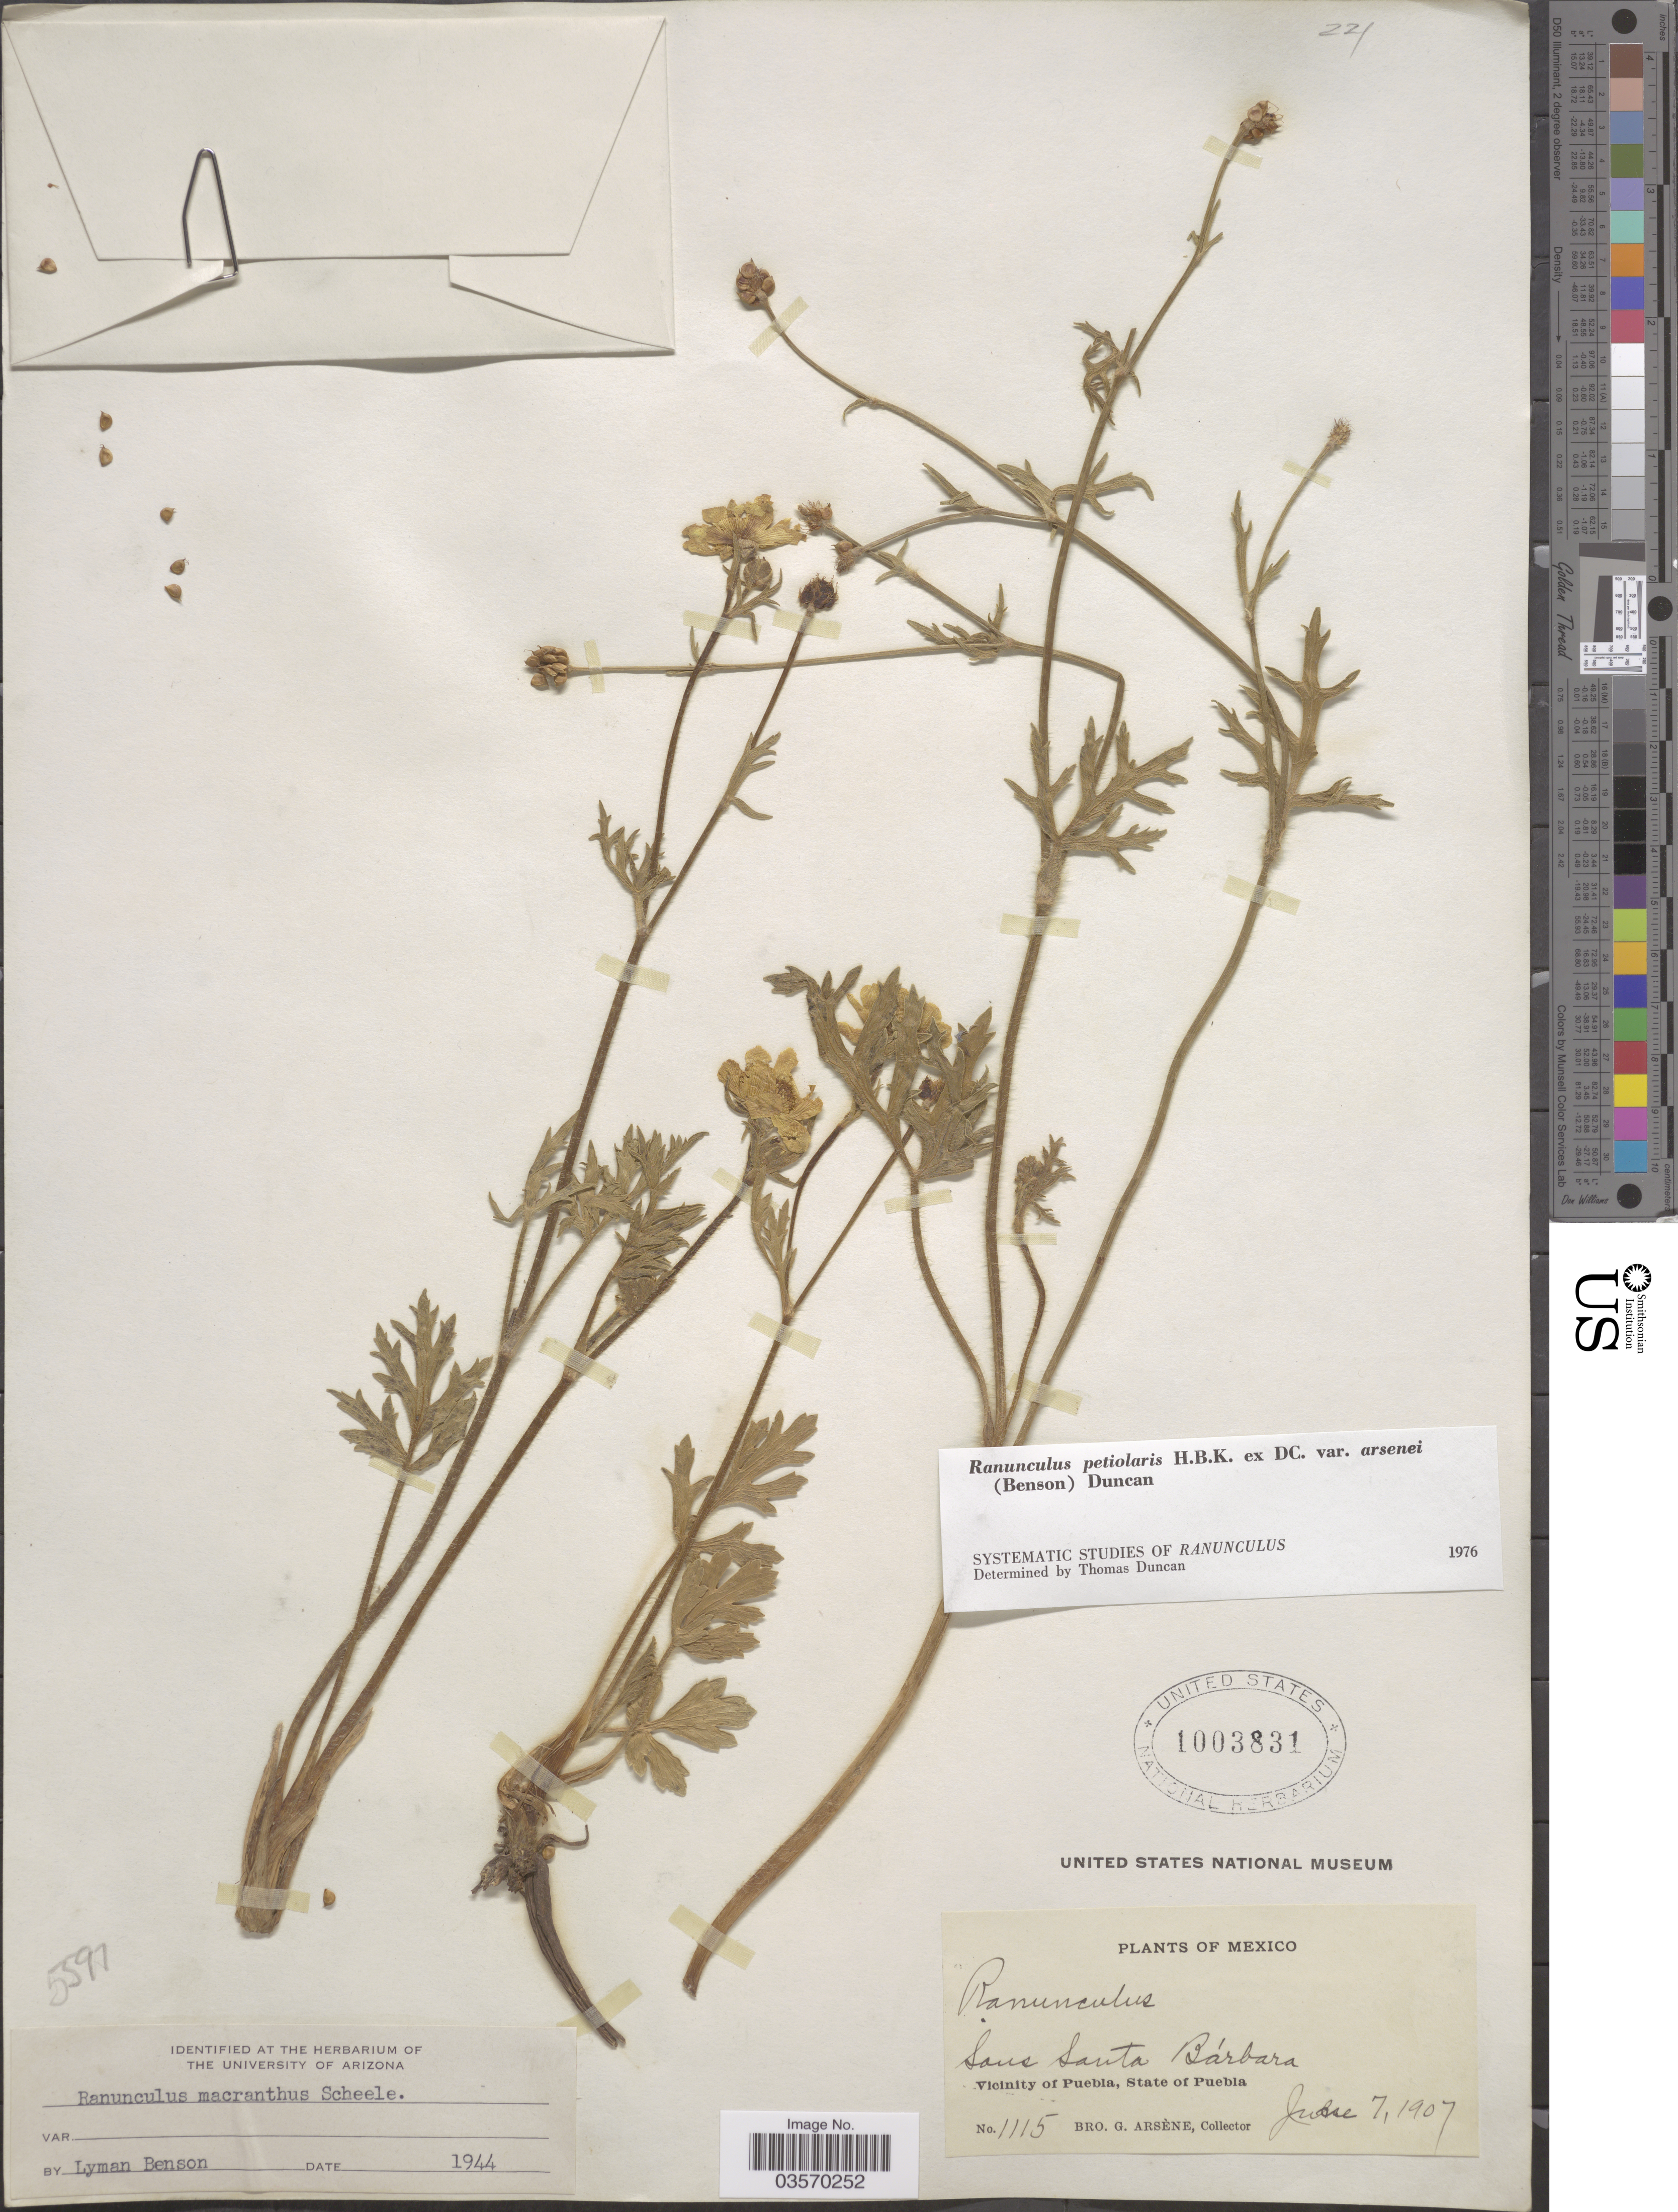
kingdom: Plantae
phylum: Tracheophyta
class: Magnoliopsida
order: Ranunculales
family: Ranunculaceae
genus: Ranunculus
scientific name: Ranunculus petiolaris var. arsenei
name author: (L.D. Benson) Duncan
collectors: Bro. G. Arsène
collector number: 1115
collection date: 1907-06-07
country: Mexico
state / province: Puebla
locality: Sous Santa Bárbara, Vicinity of Puebla.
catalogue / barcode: US 1003831